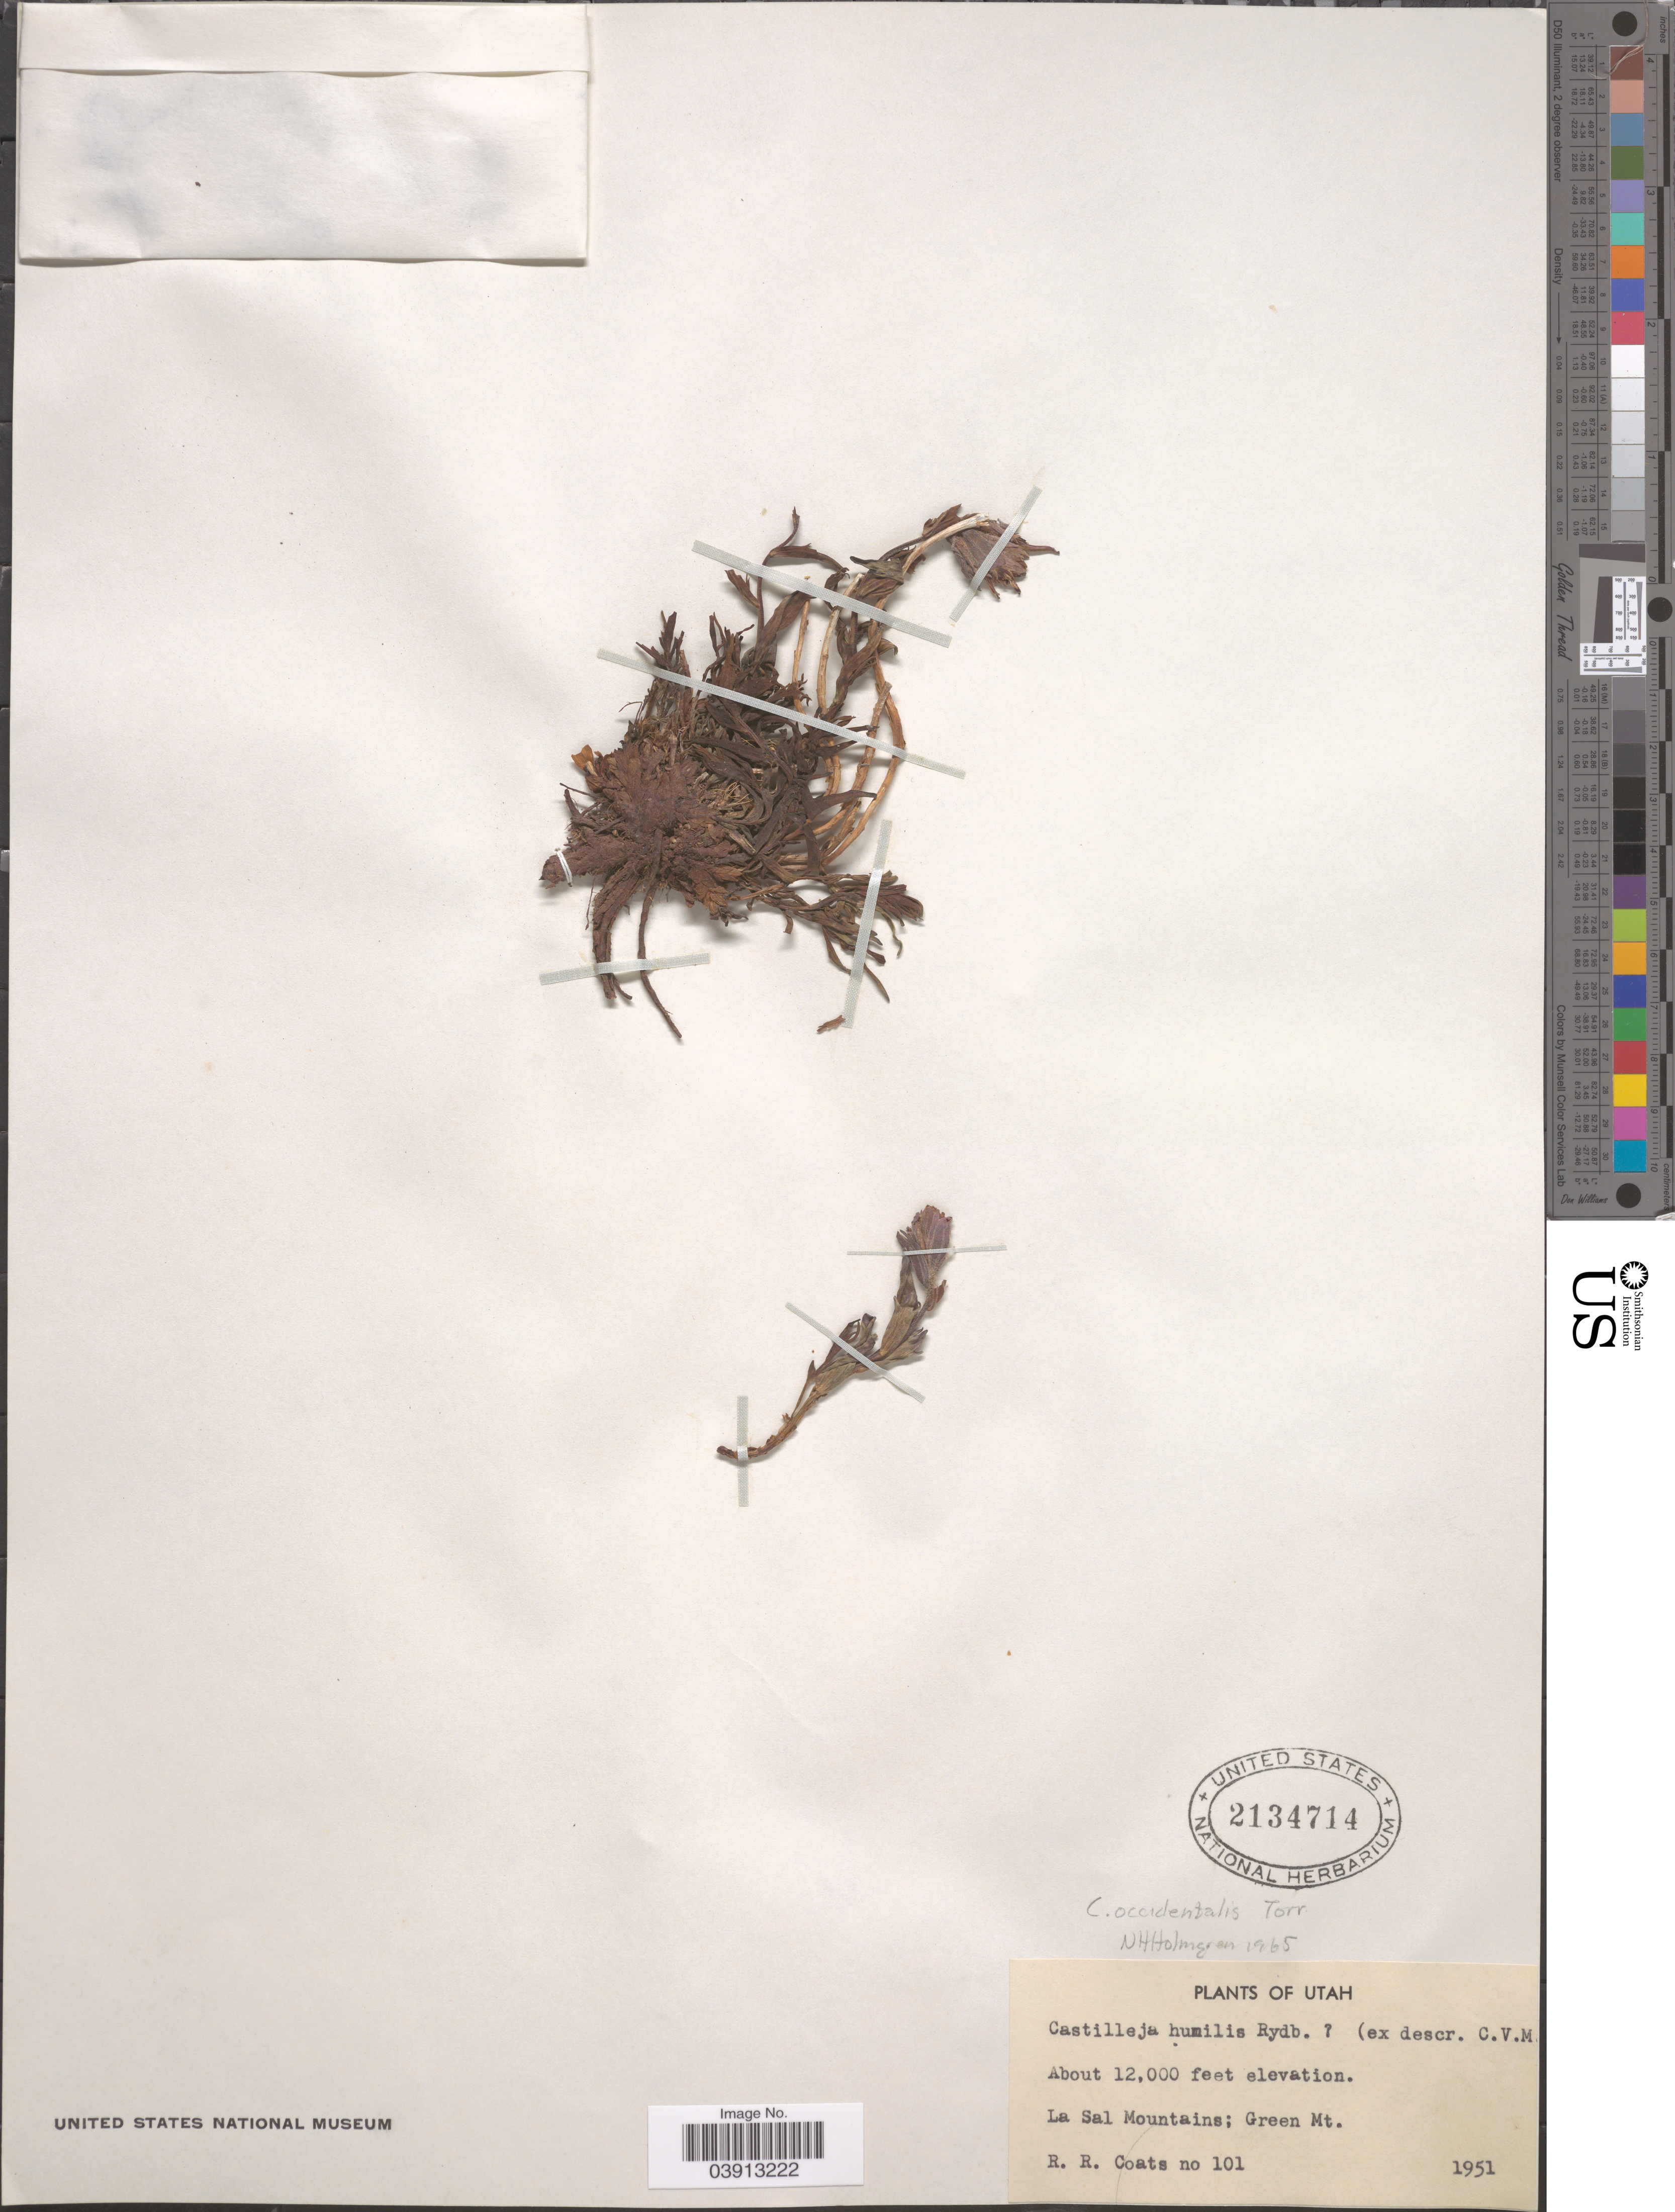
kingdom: Plantae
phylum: Tracheophyta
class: Magnoliopsida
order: Lamiales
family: Orobanchaceae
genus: Castilleja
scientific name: Castilleja occidentalis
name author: Torr.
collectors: R. Coats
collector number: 101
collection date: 1951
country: United States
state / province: Utah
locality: La Sal Mountains; Green Mt.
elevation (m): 3658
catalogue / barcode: US 2134714